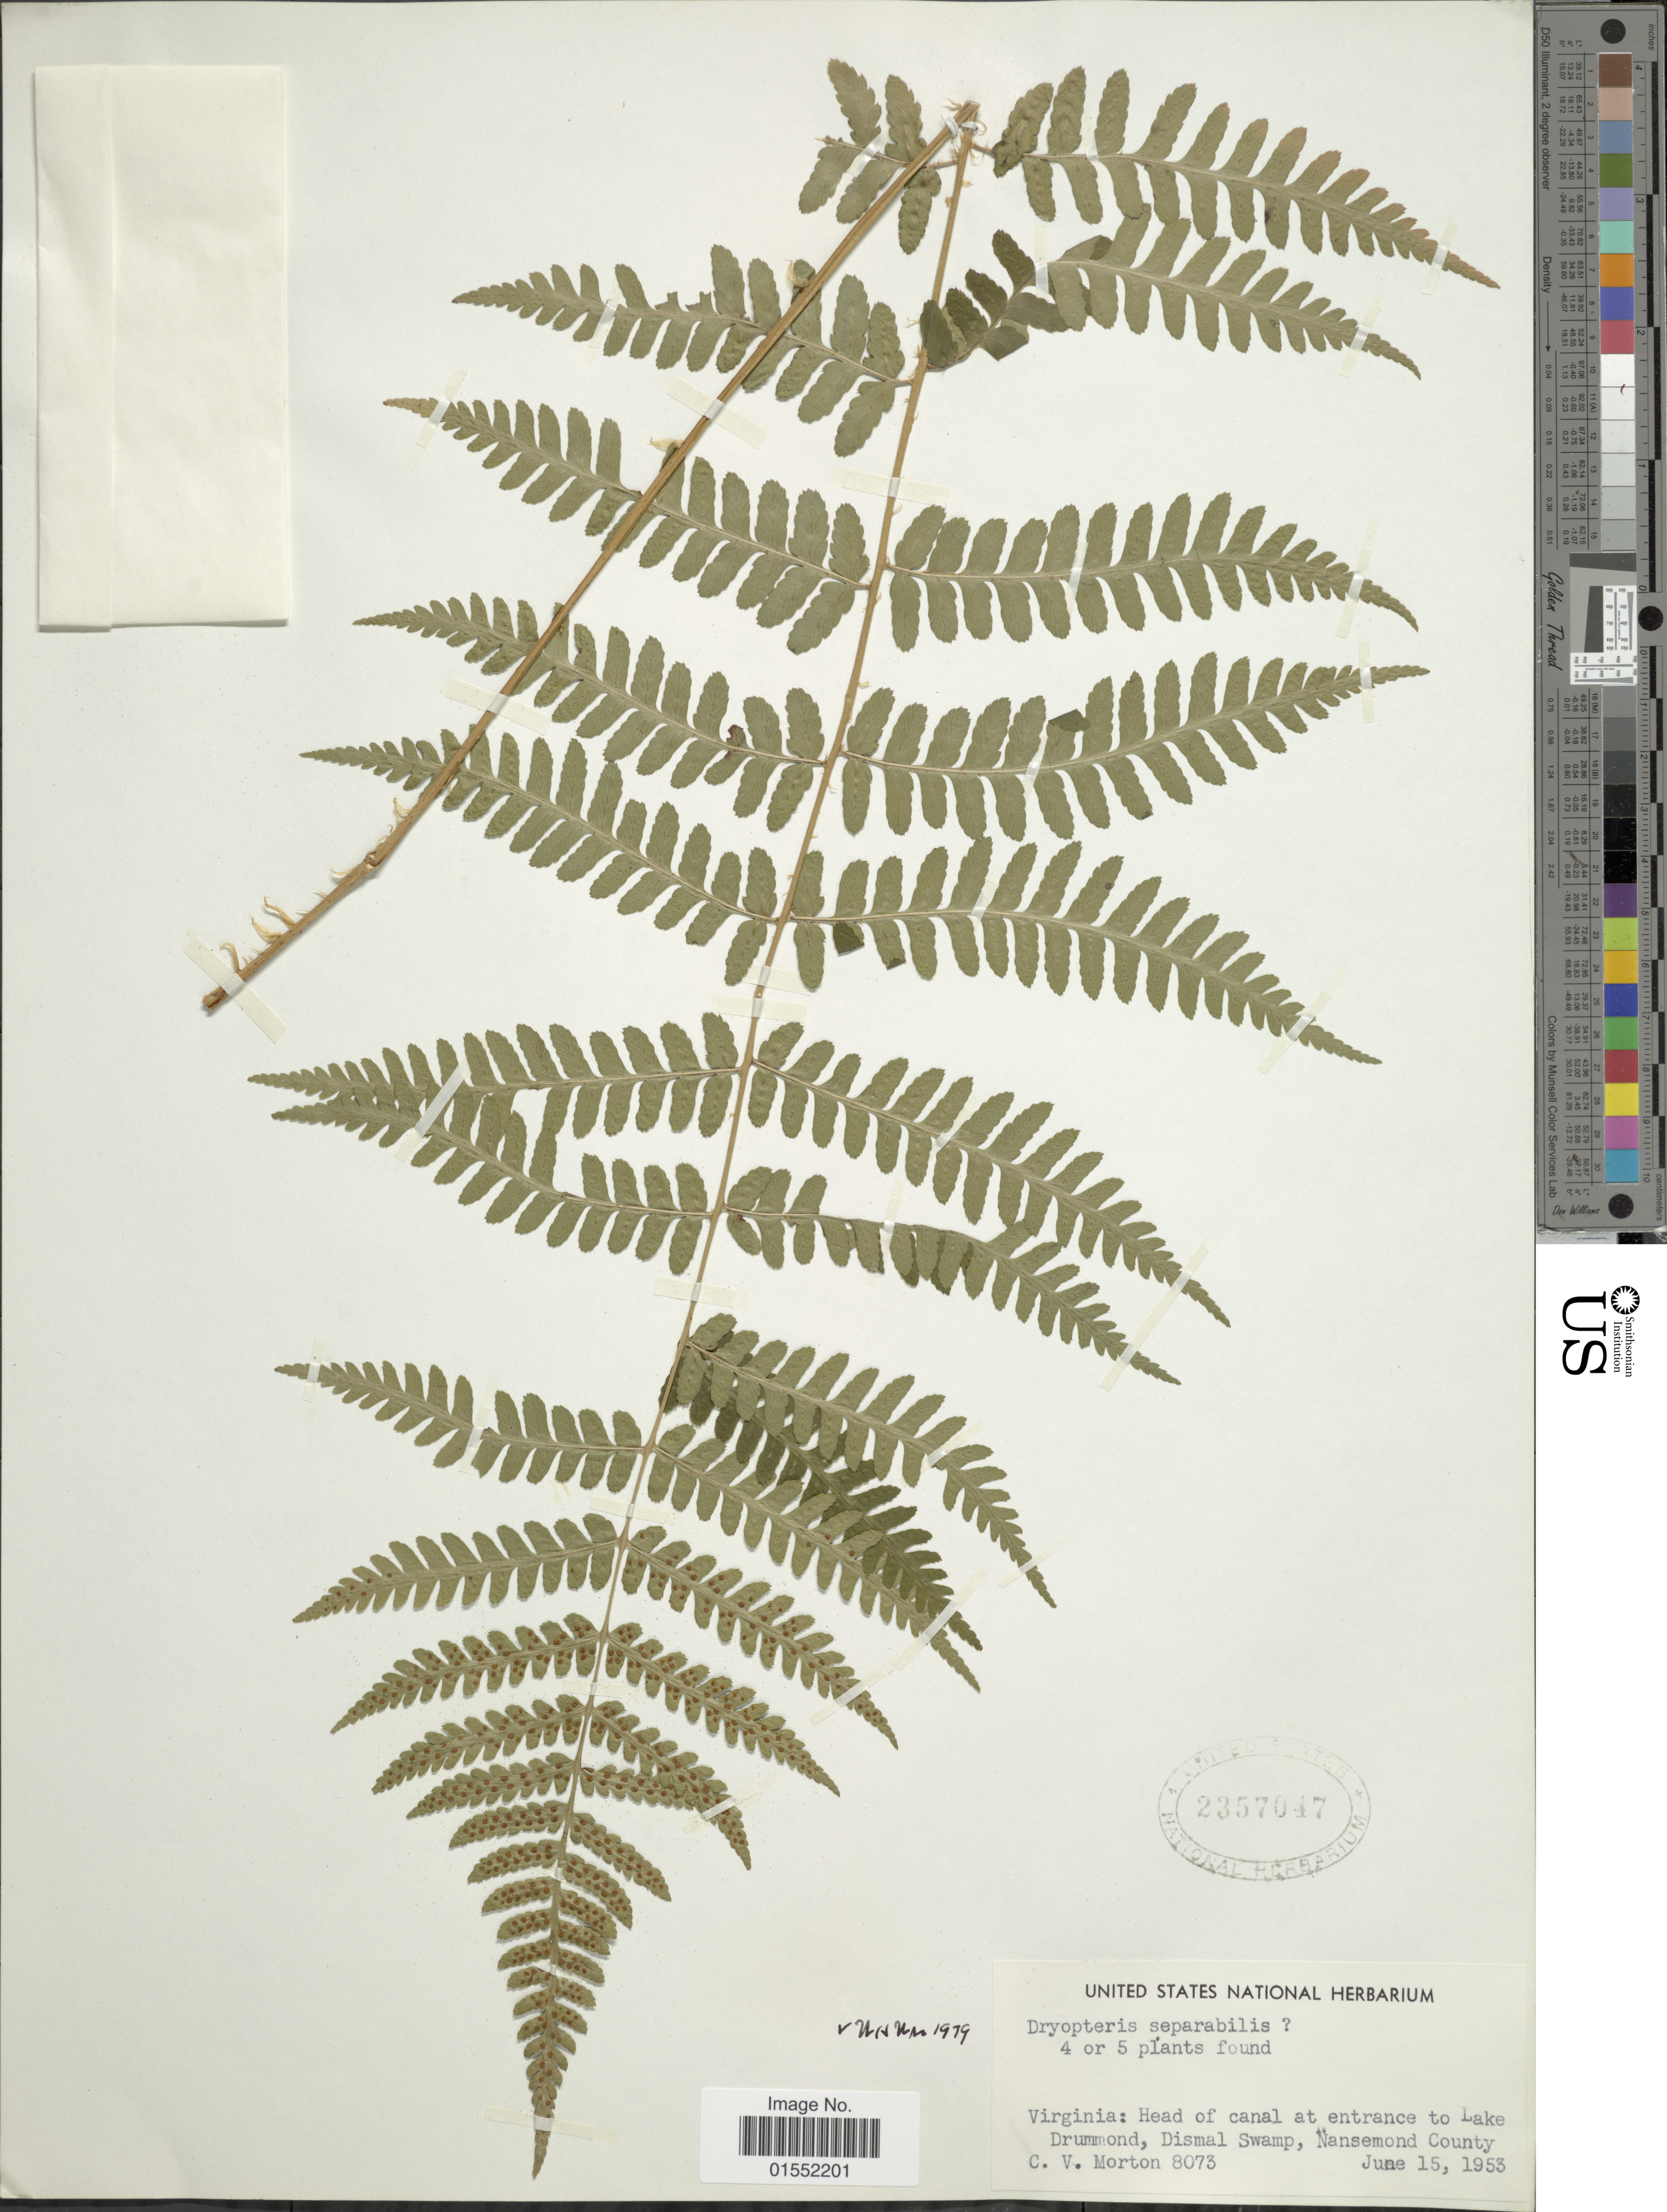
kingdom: Plantae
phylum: Tracheophyta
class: Polypodiopsida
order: Polypodiales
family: Dryopteridaceae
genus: Dryopteris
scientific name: Dryopteris x separabilis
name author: Small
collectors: C. V. Morton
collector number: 8073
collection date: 1953-06-15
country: United States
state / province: Virginia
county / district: City of Suffolk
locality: Head of canal at entrance to Lake Drummond, Dismal Swamp, Nansemond County (= historic county name).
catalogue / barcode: US 2357047